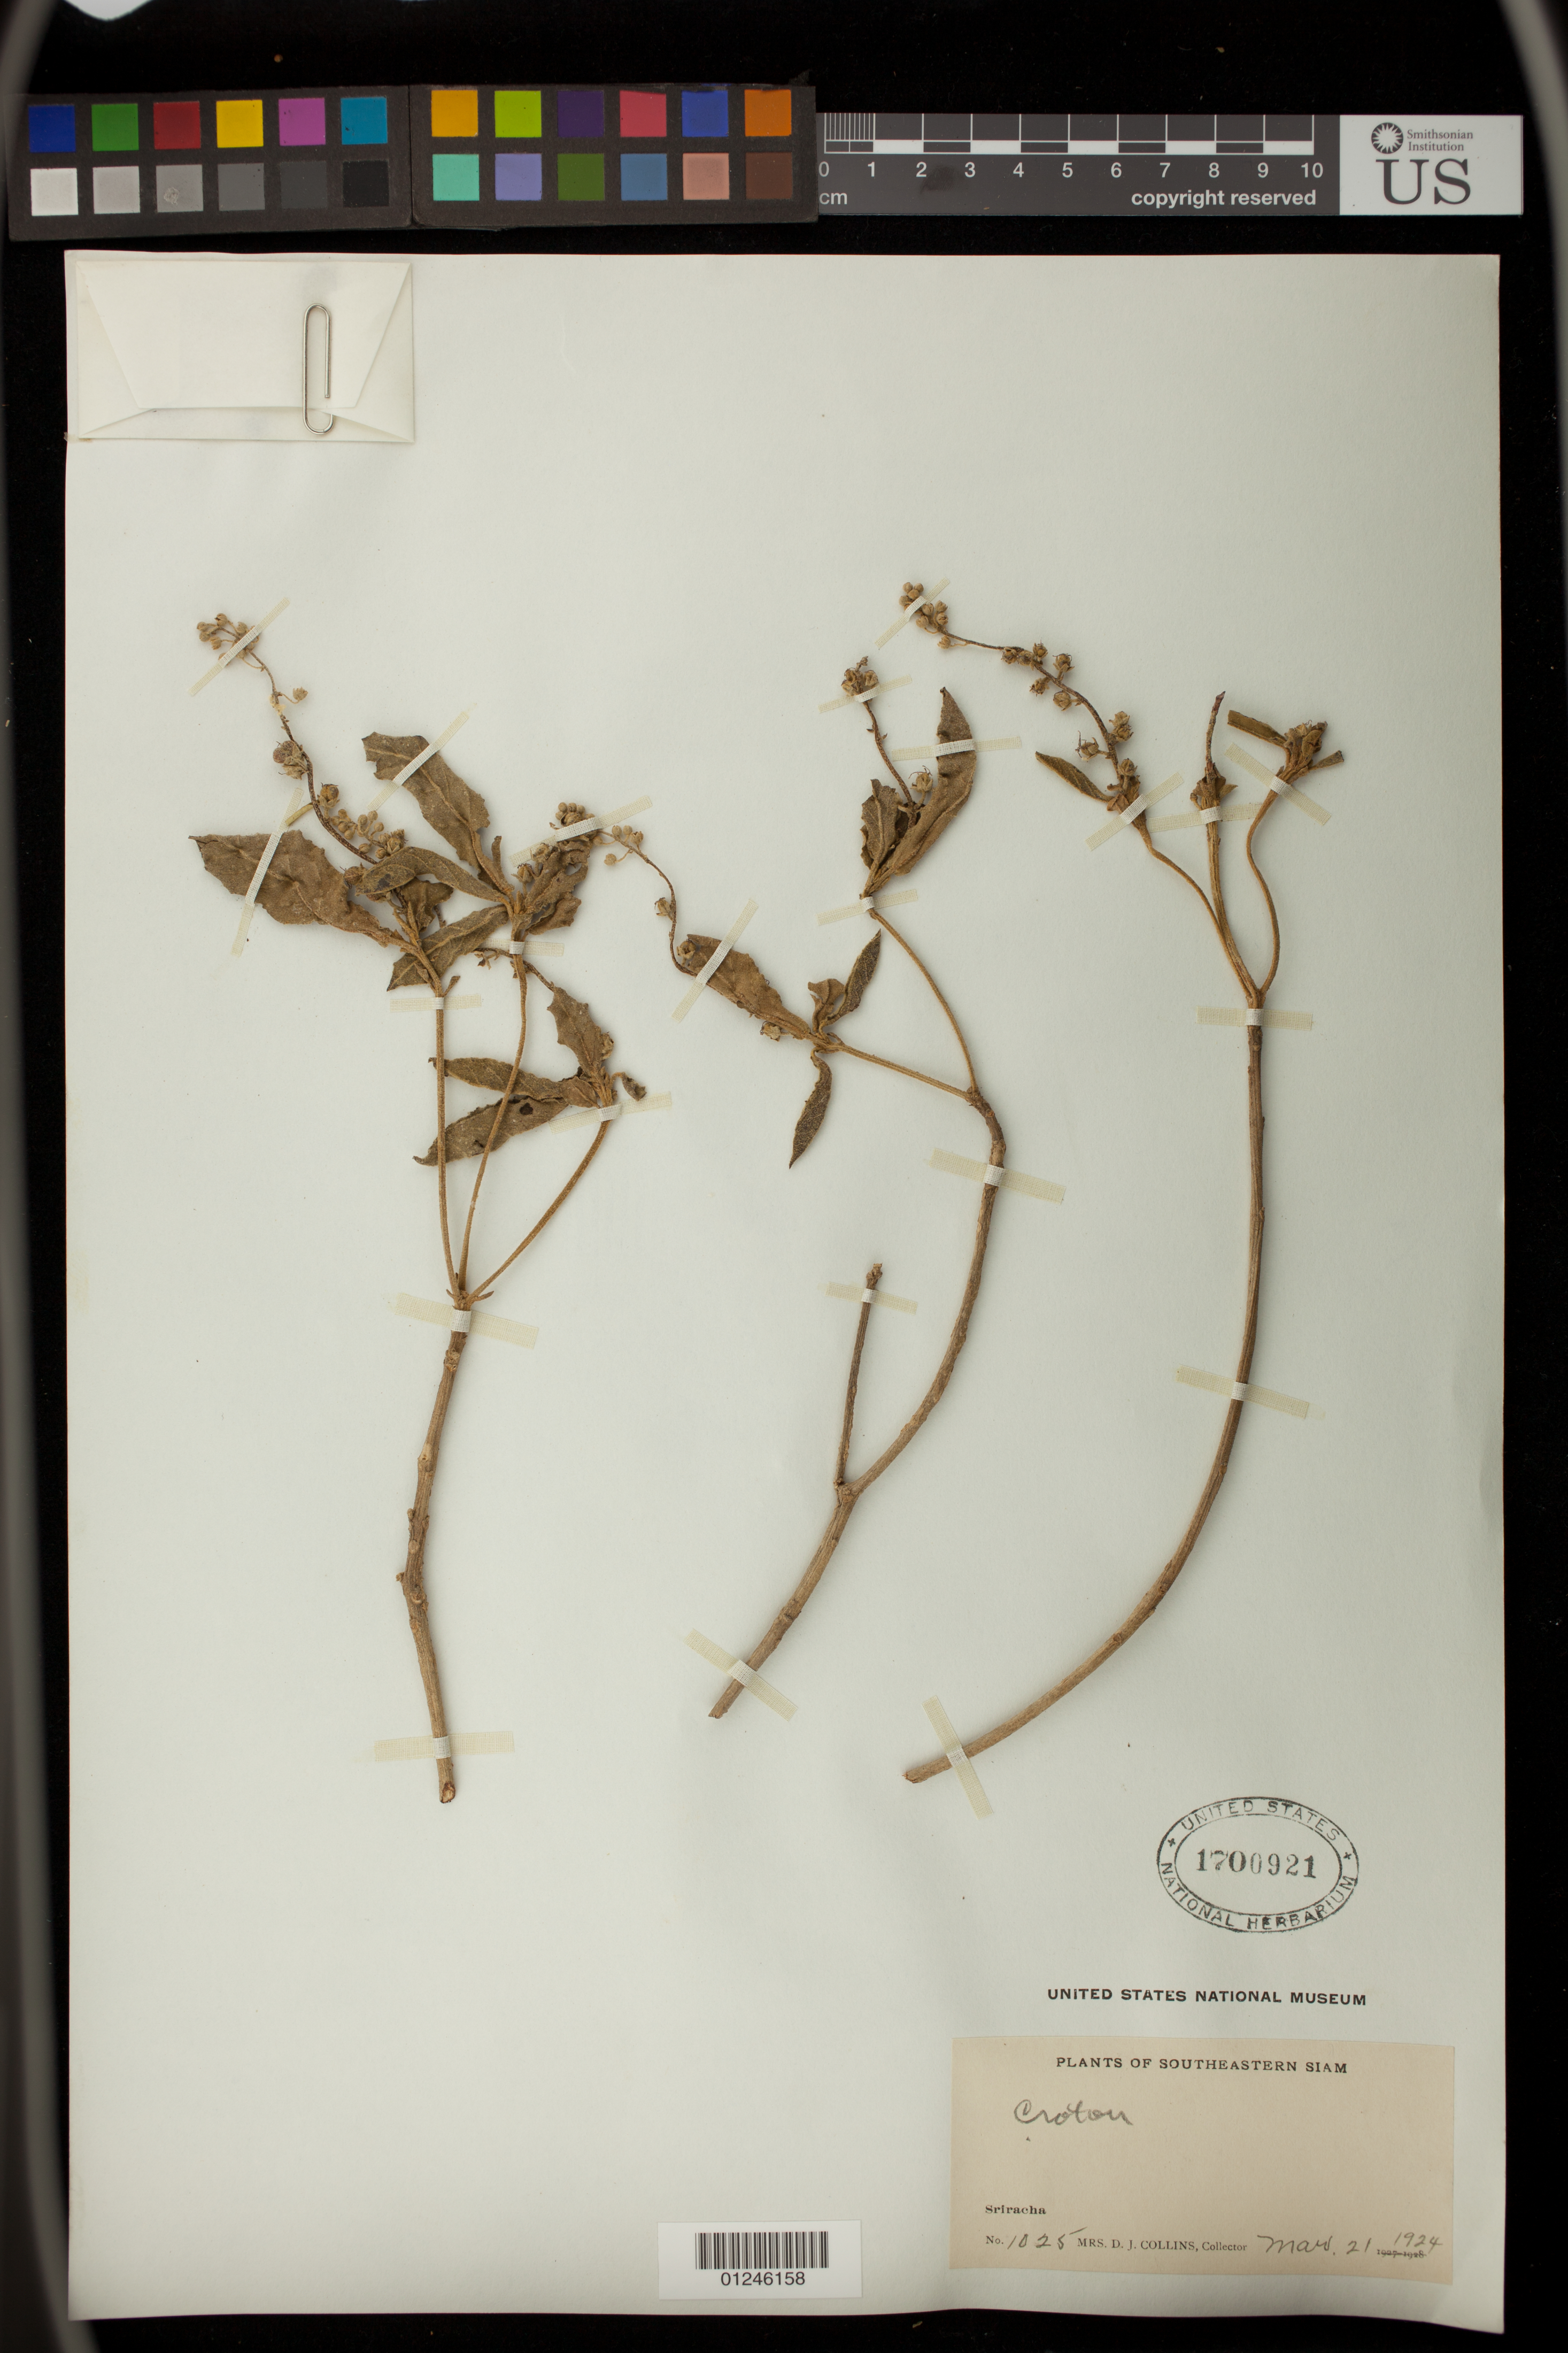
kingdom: Plantae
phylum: Tracheophyta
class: Magnoliopsida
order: Malpighiales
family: Euphorbiaceae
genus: Croton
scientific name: Croton sp.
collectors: Mrs. D. J. Collins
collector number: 1025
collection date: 1924-03-21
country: Thailand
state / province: Chon Buri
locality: Sriracha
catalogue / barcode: US 1700921